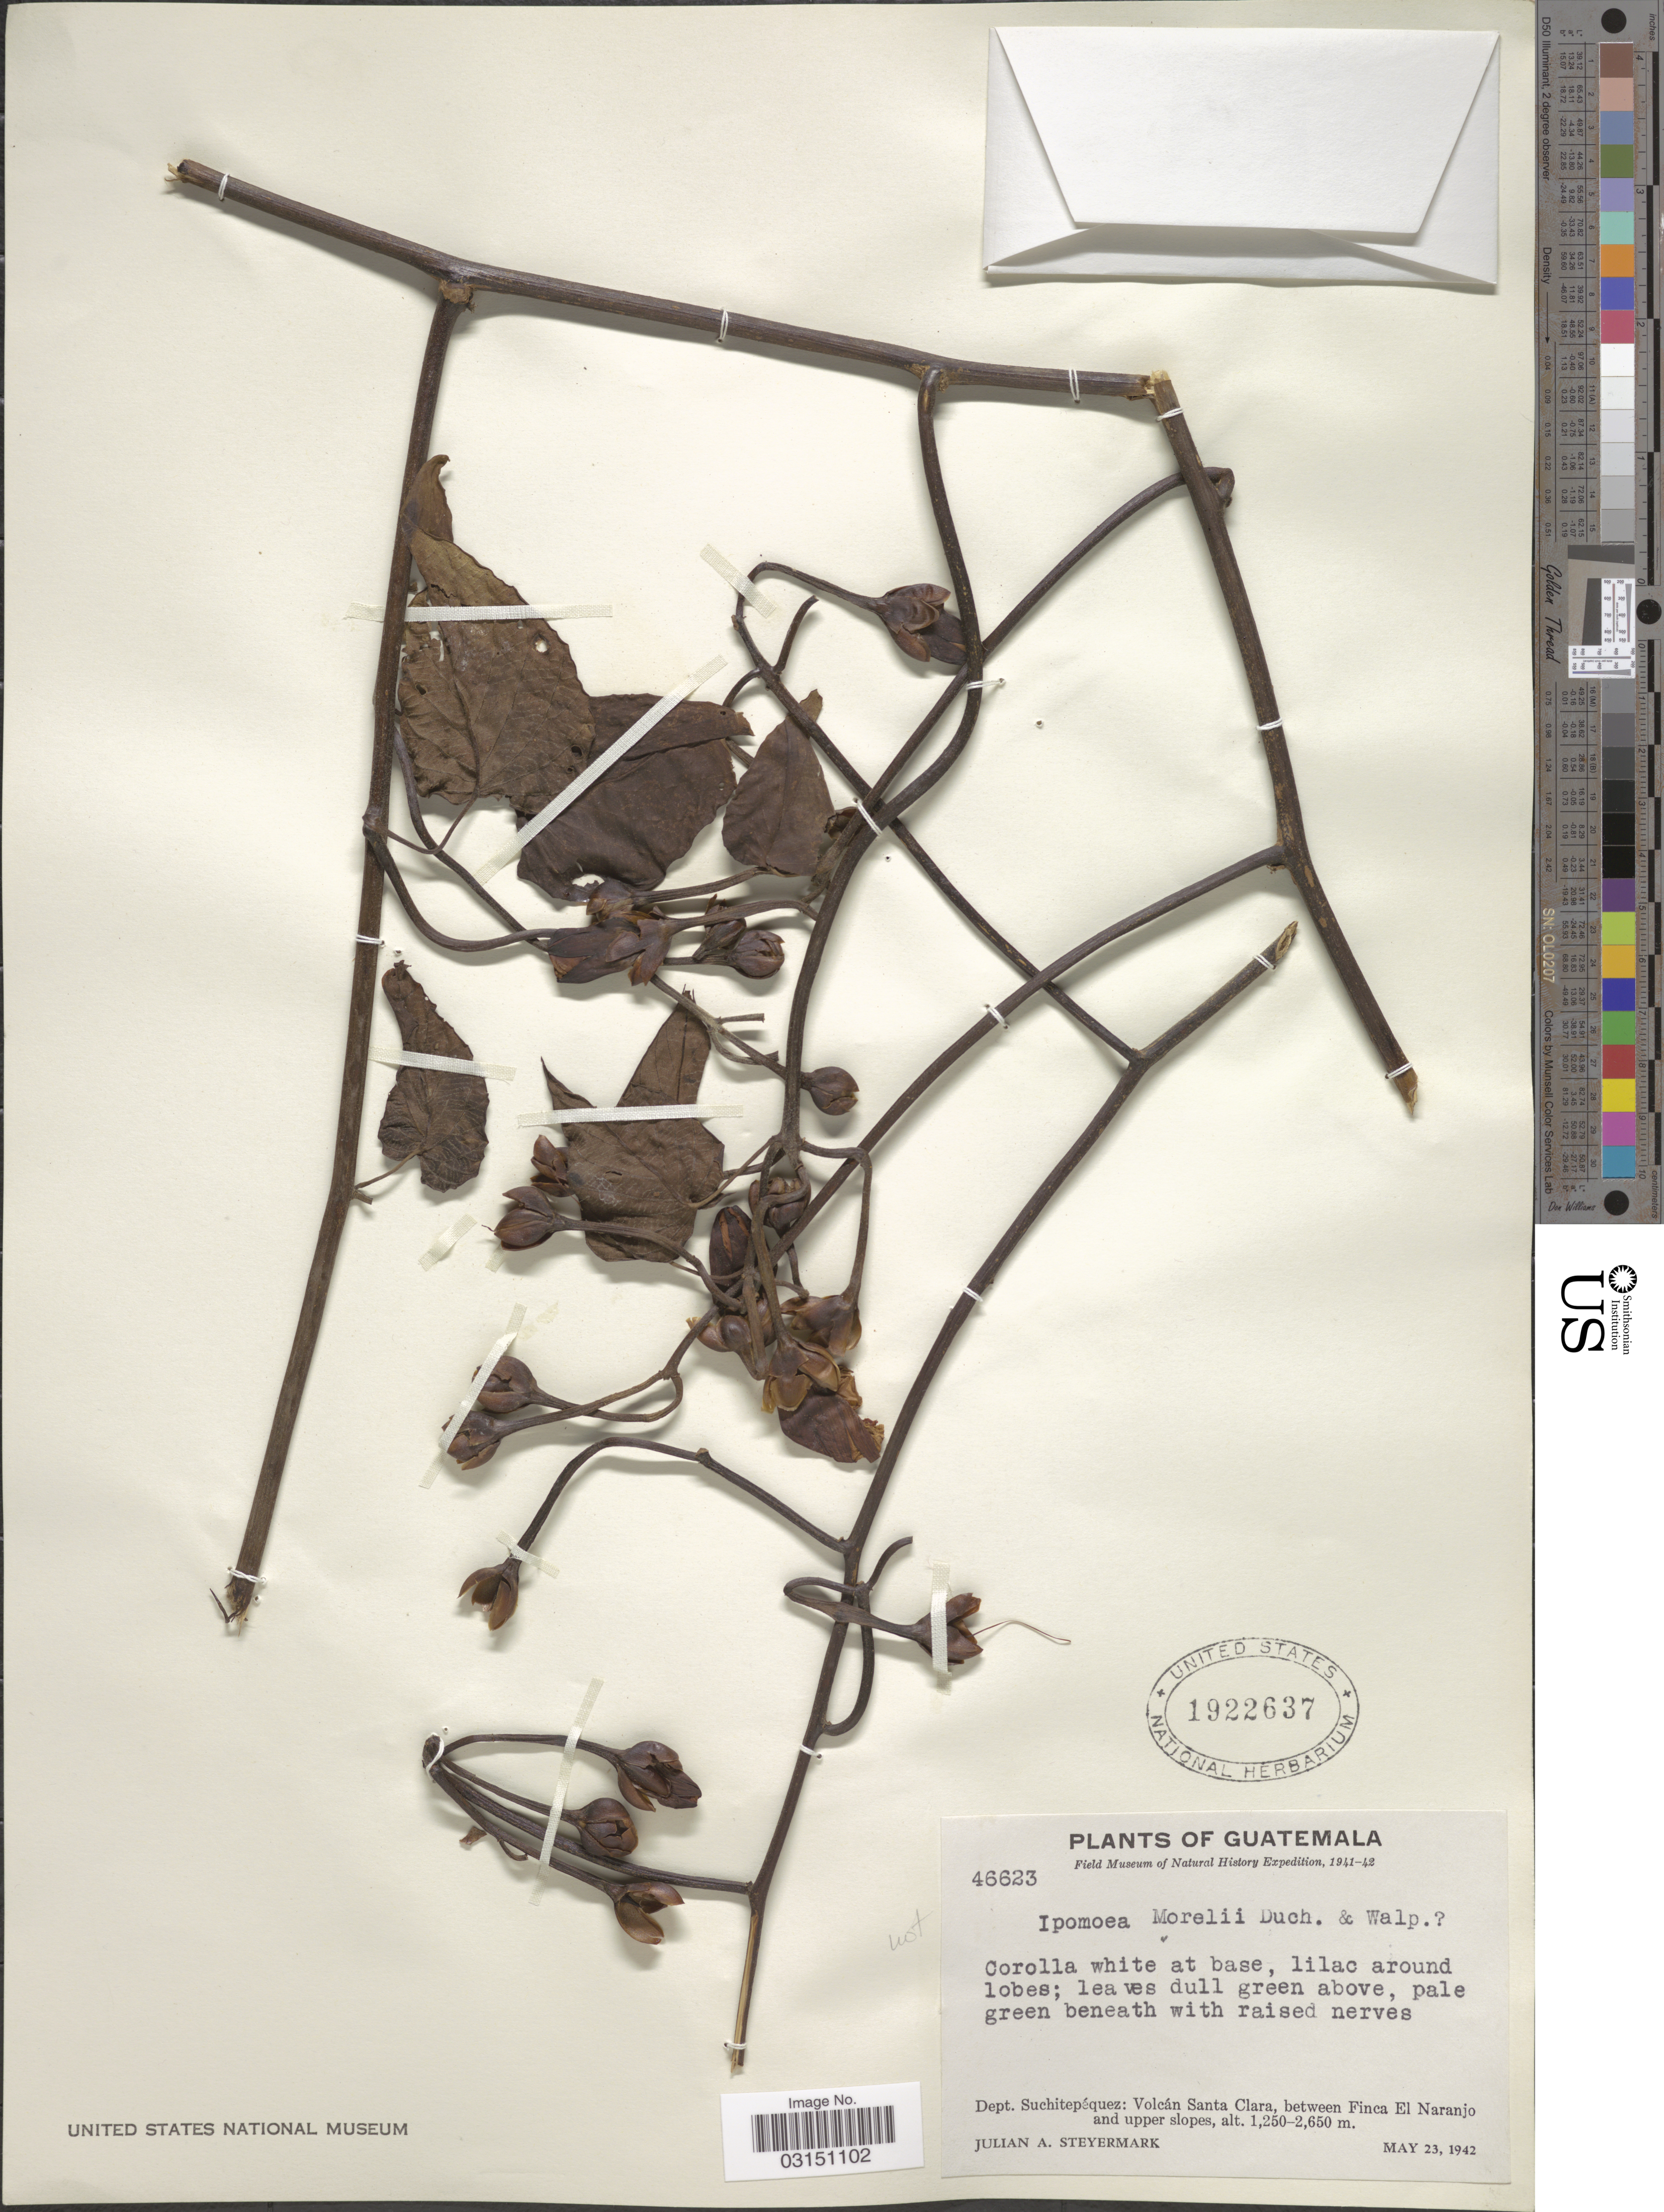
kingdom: Plantae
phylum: Tracheophyta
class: Magnoliopsida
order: Solanales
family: Convolvulaceae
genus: Ipomoea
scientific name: Ipomoea philomega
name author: (Vell.) House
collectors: J. Steyermark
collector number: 46623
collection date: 1942-05-23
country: Guatemala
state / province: Suchitepéquez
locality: Dept. Suchitepéquez: Volcán Santa Clara, between Finca El Naranjo and upper slopes.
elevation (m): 1250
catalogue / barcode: US 1922637